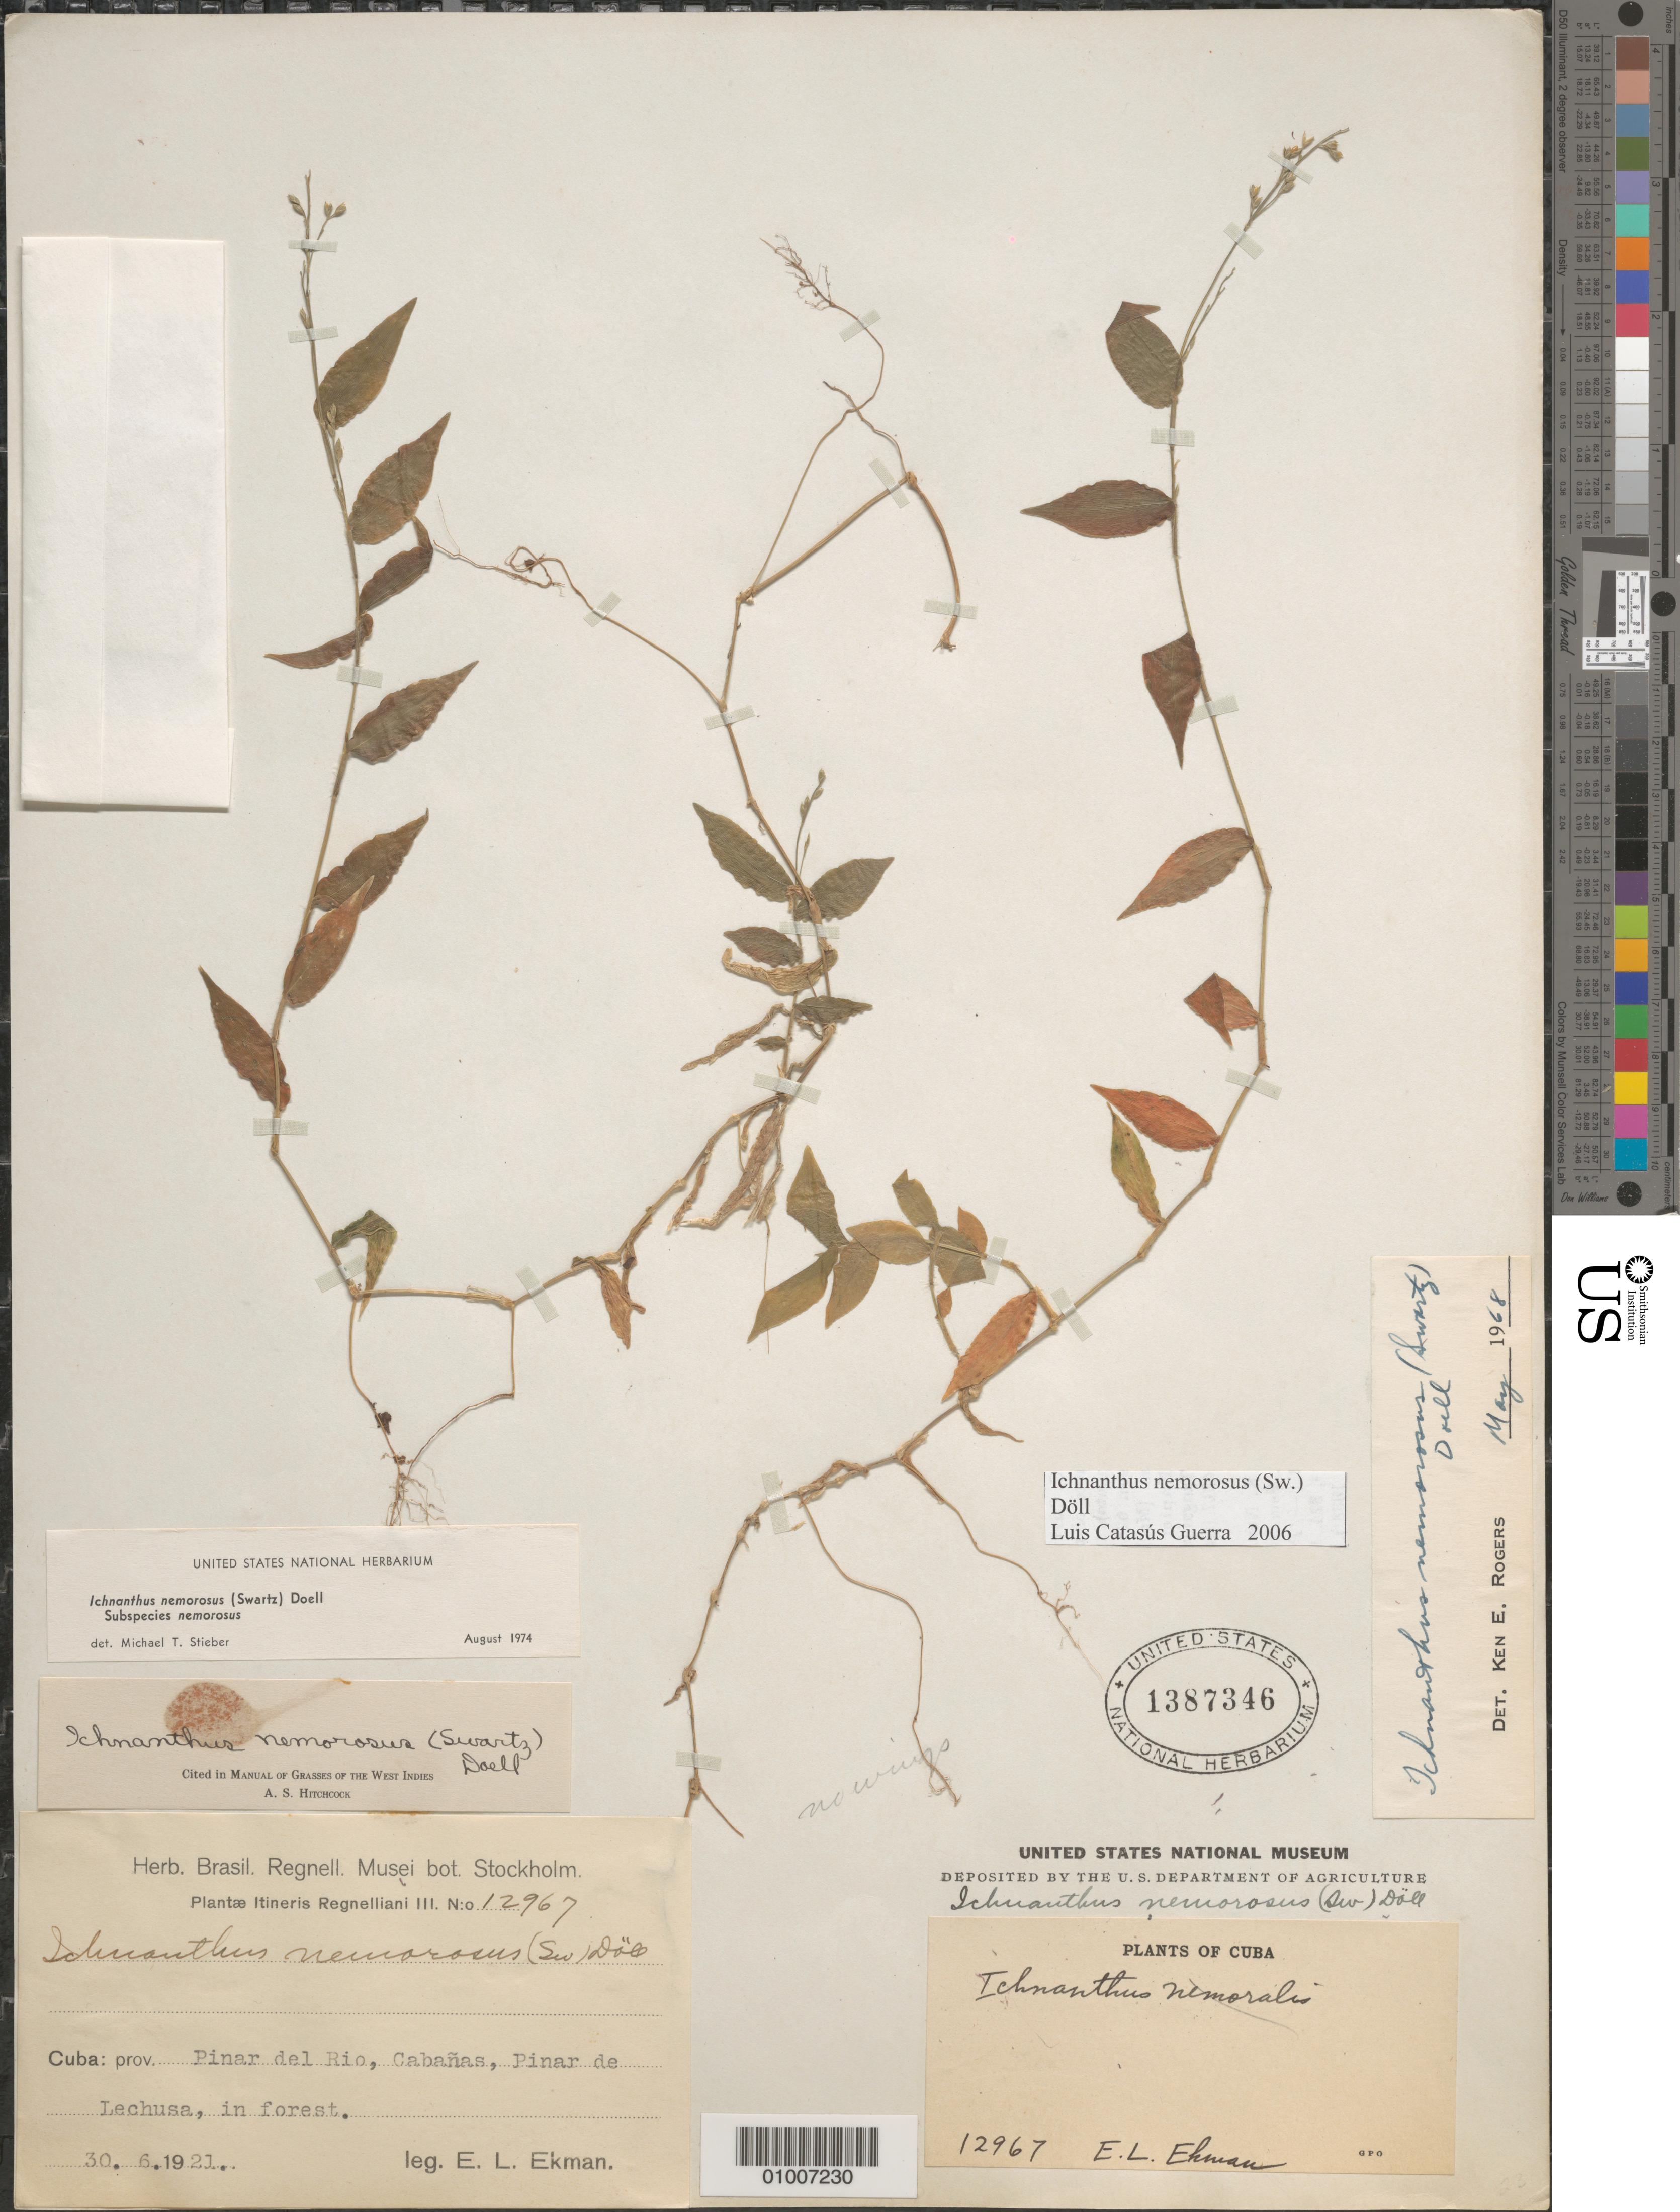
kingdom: Plantae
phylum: Tracheophyta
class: Liliopsida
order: Poales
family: Poaceae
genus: Ichnanthus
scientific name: Ichnanthus nemorosus var. nemorosus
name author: (Sw.) Döll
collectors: E. L. Ekman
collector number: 12967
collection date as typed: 30 Jun 1921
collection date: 1921-06-30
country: Cuba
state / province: Pinar del Rio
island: Cuba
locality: Pinar del Rio, cabanas, Pinar de Lechusa, in forest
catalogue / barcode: US 1387346